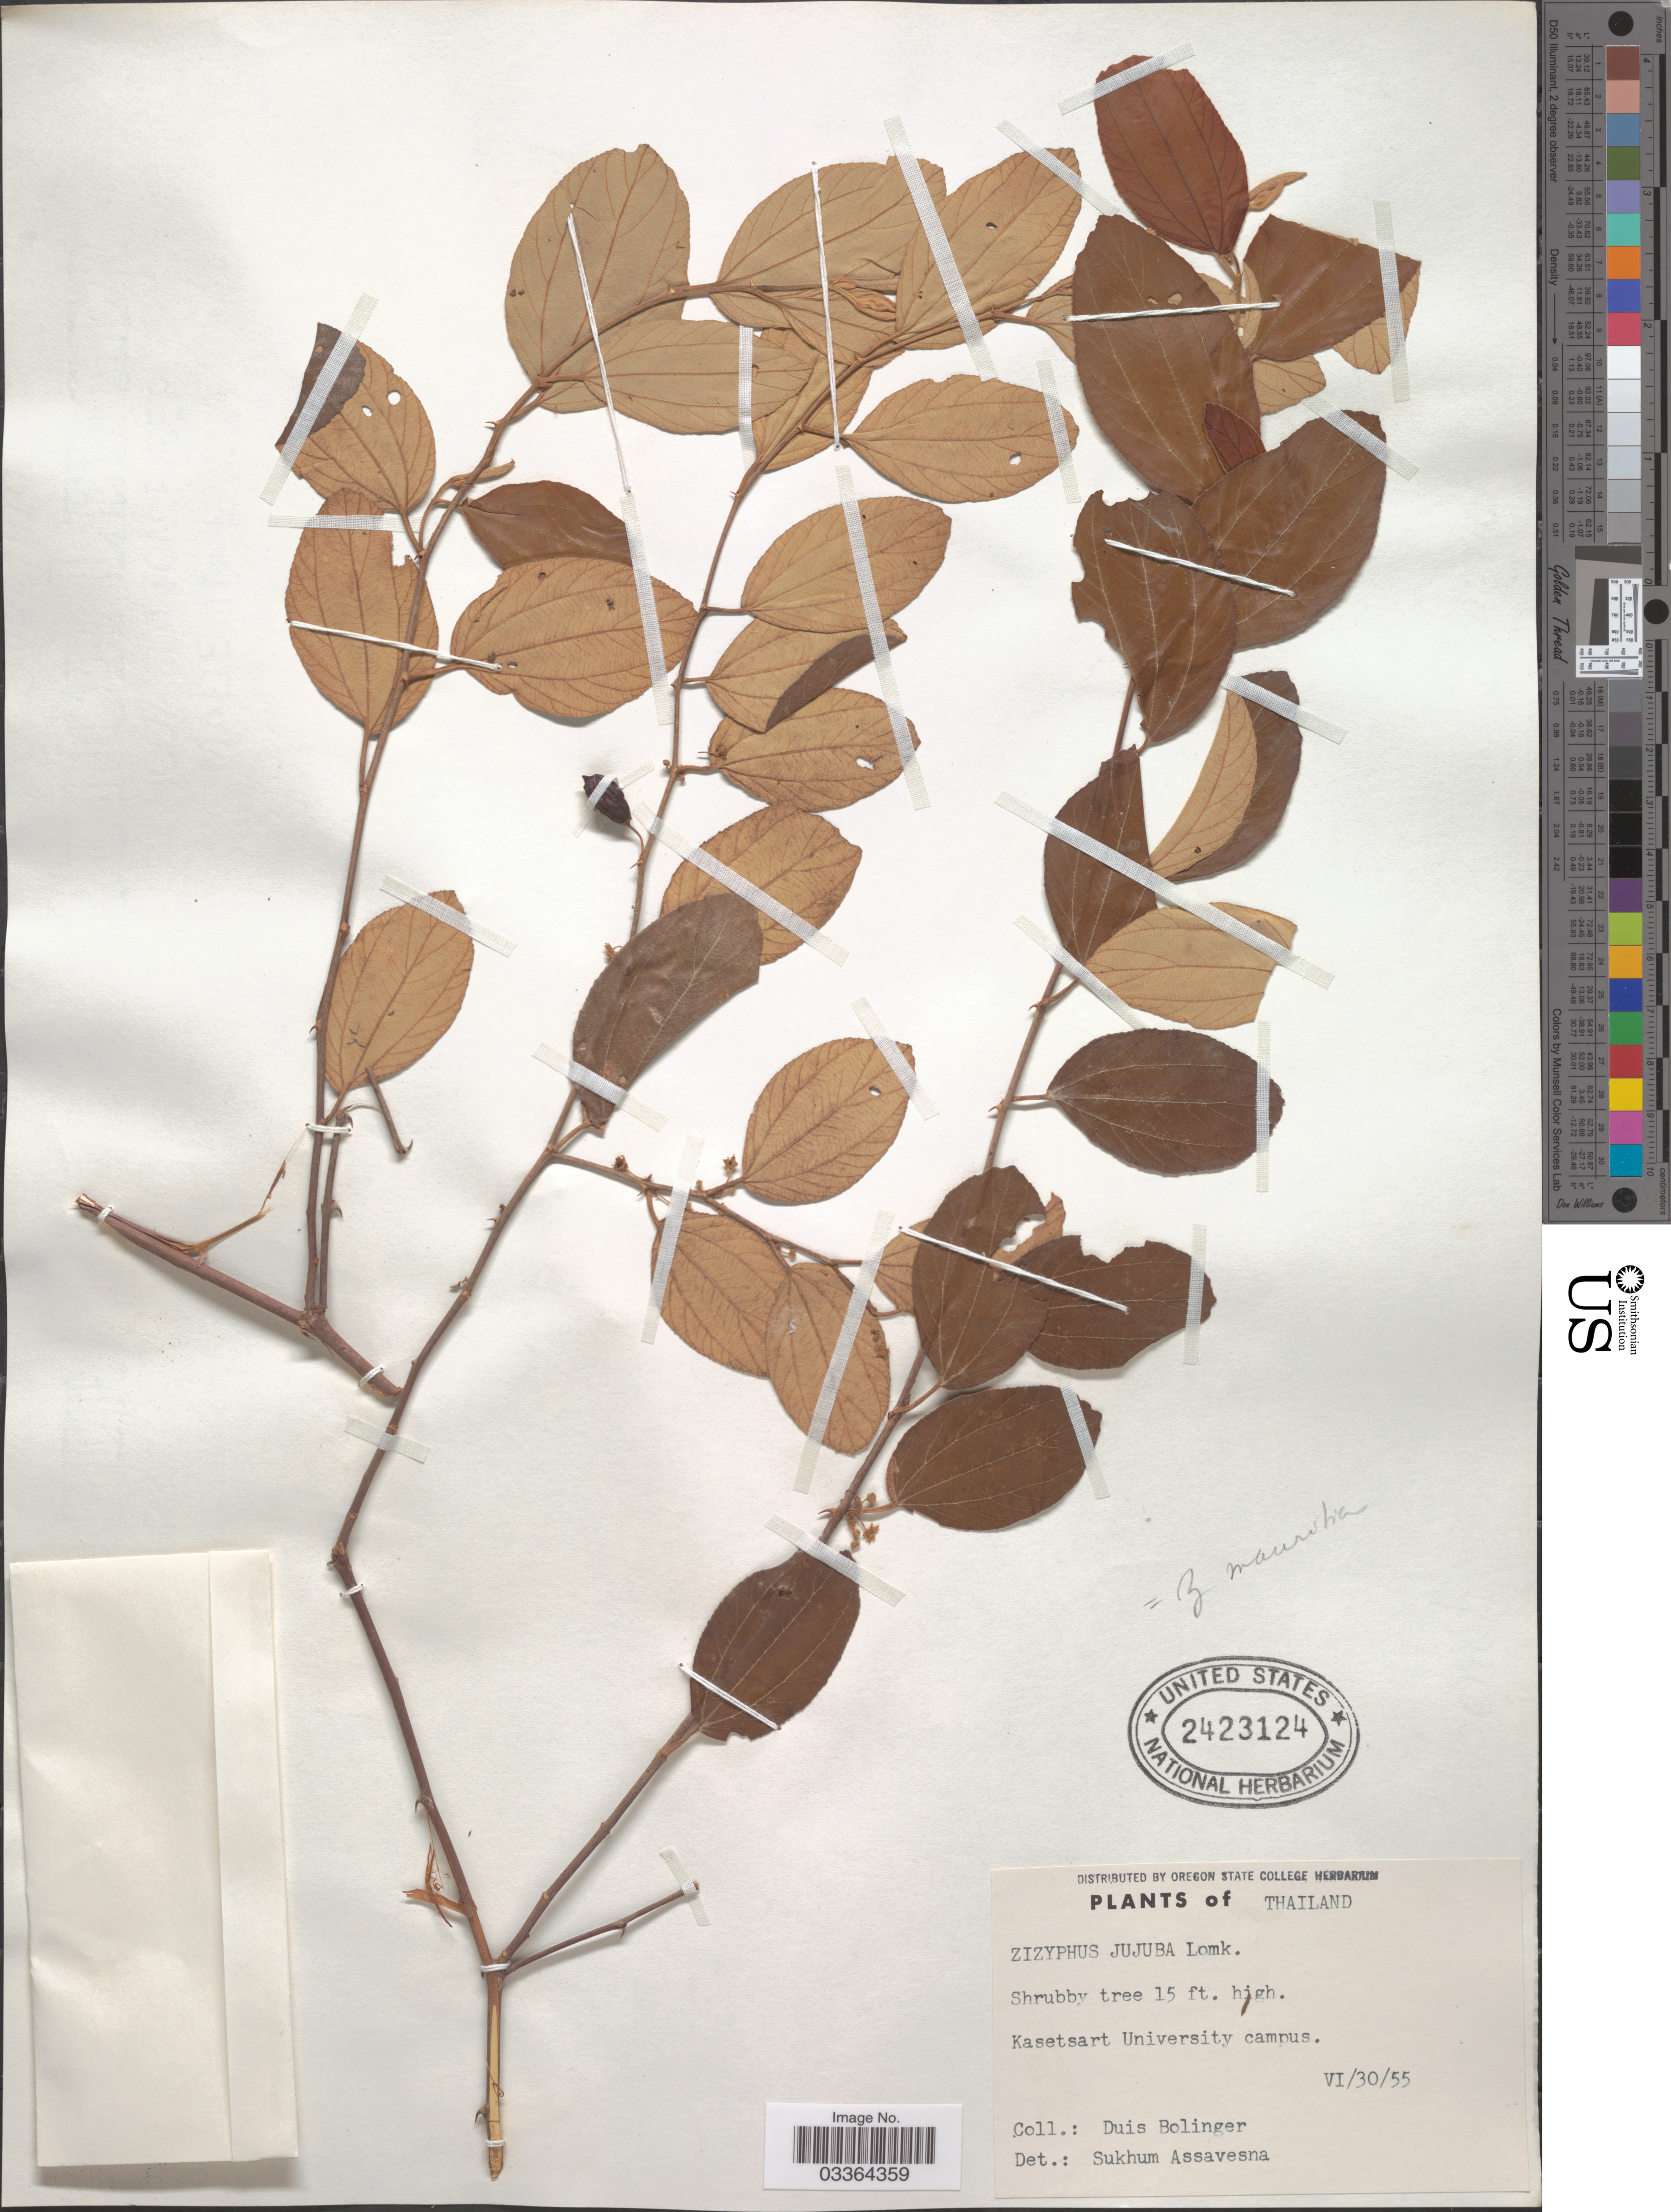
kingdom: Plantae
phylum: Tracheophyta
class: Magnoliopsida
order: Rosales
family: Rhamnaceae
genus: Ziziphus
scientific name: Ziziphus jujuba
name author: Mill.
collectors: D. Bolinger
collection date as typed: Transcribed d/m/y: 30/6/55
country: Thailand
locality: Kasetsart University campus.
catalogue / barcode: US 2423124